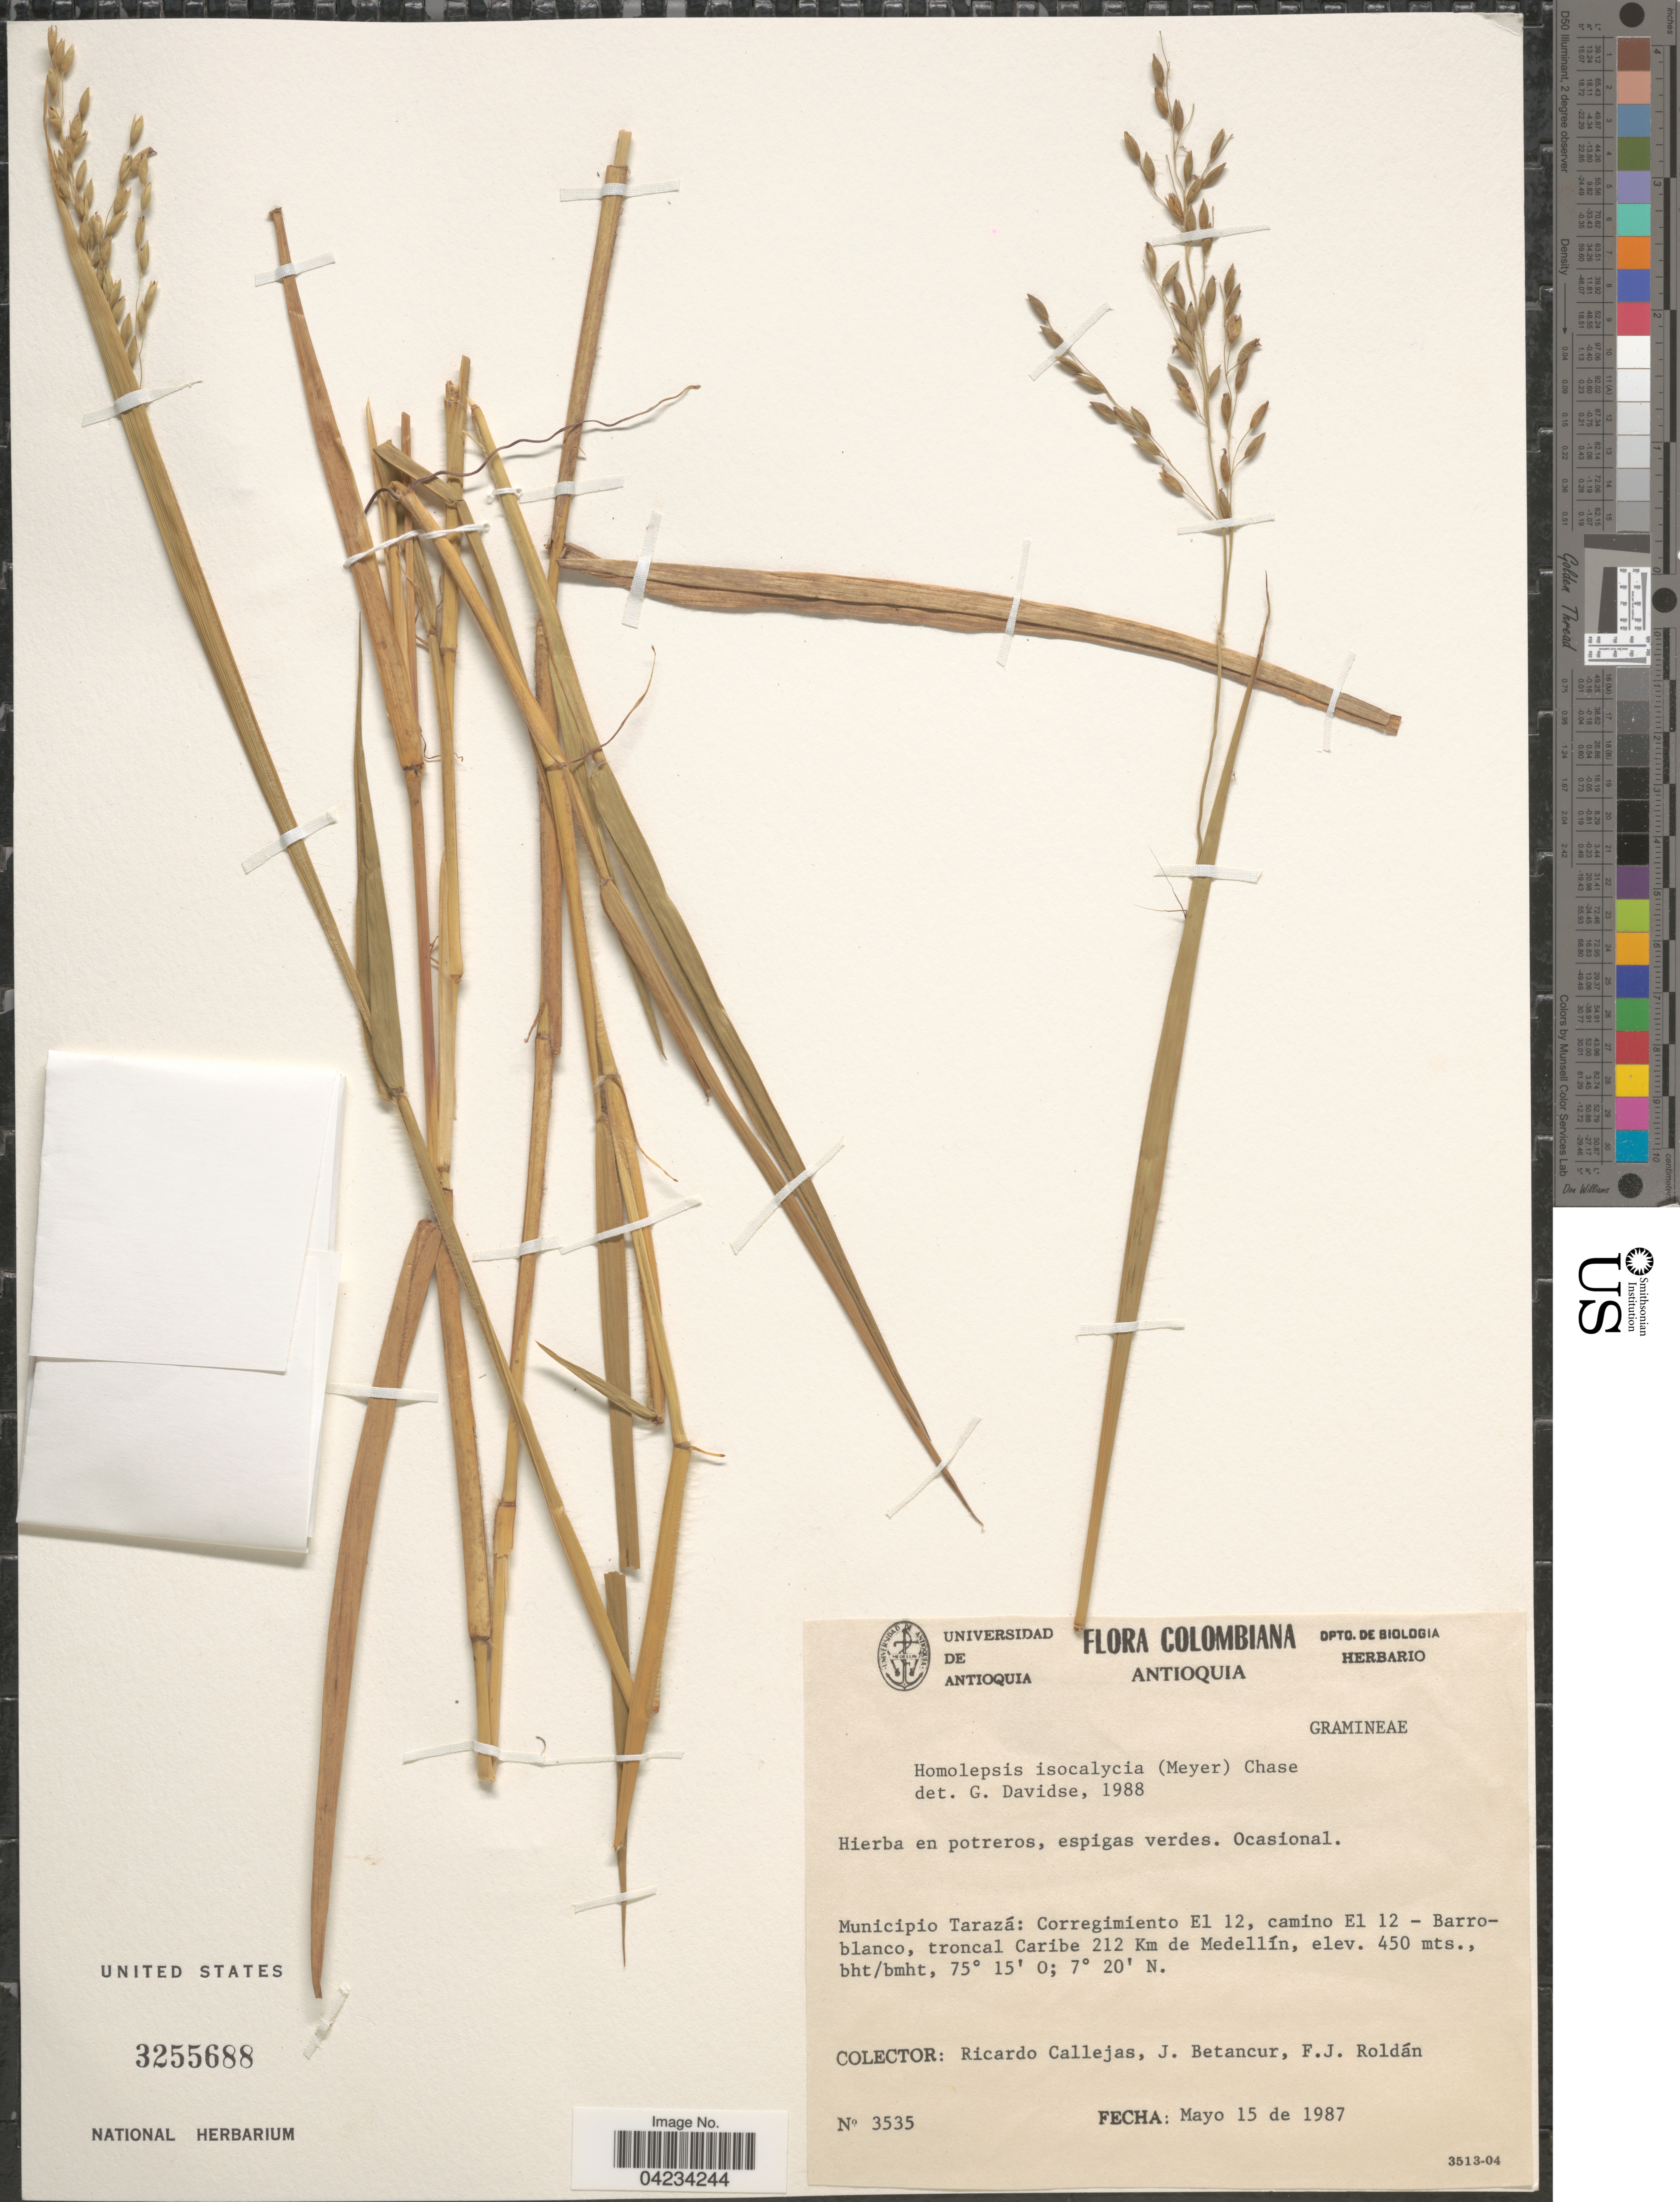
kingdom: Plantae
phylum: Tracheophyta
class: Liliopsida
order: Poales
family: Poaceae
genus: Homolepis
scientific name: Homolepis isocalycia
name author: (G. Mey.) Chase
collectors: R. Callejas, J. Betancur & F. J. Roldán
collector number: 3535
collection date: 1987-05-15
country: Colombia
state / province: Antioquia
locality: Municipio Tarazá: Corregimiento El 12, camino El 12 - Barroblanco, troncal Caribe 212 Km de Medellín.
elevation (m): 450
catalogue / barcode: US 3255688